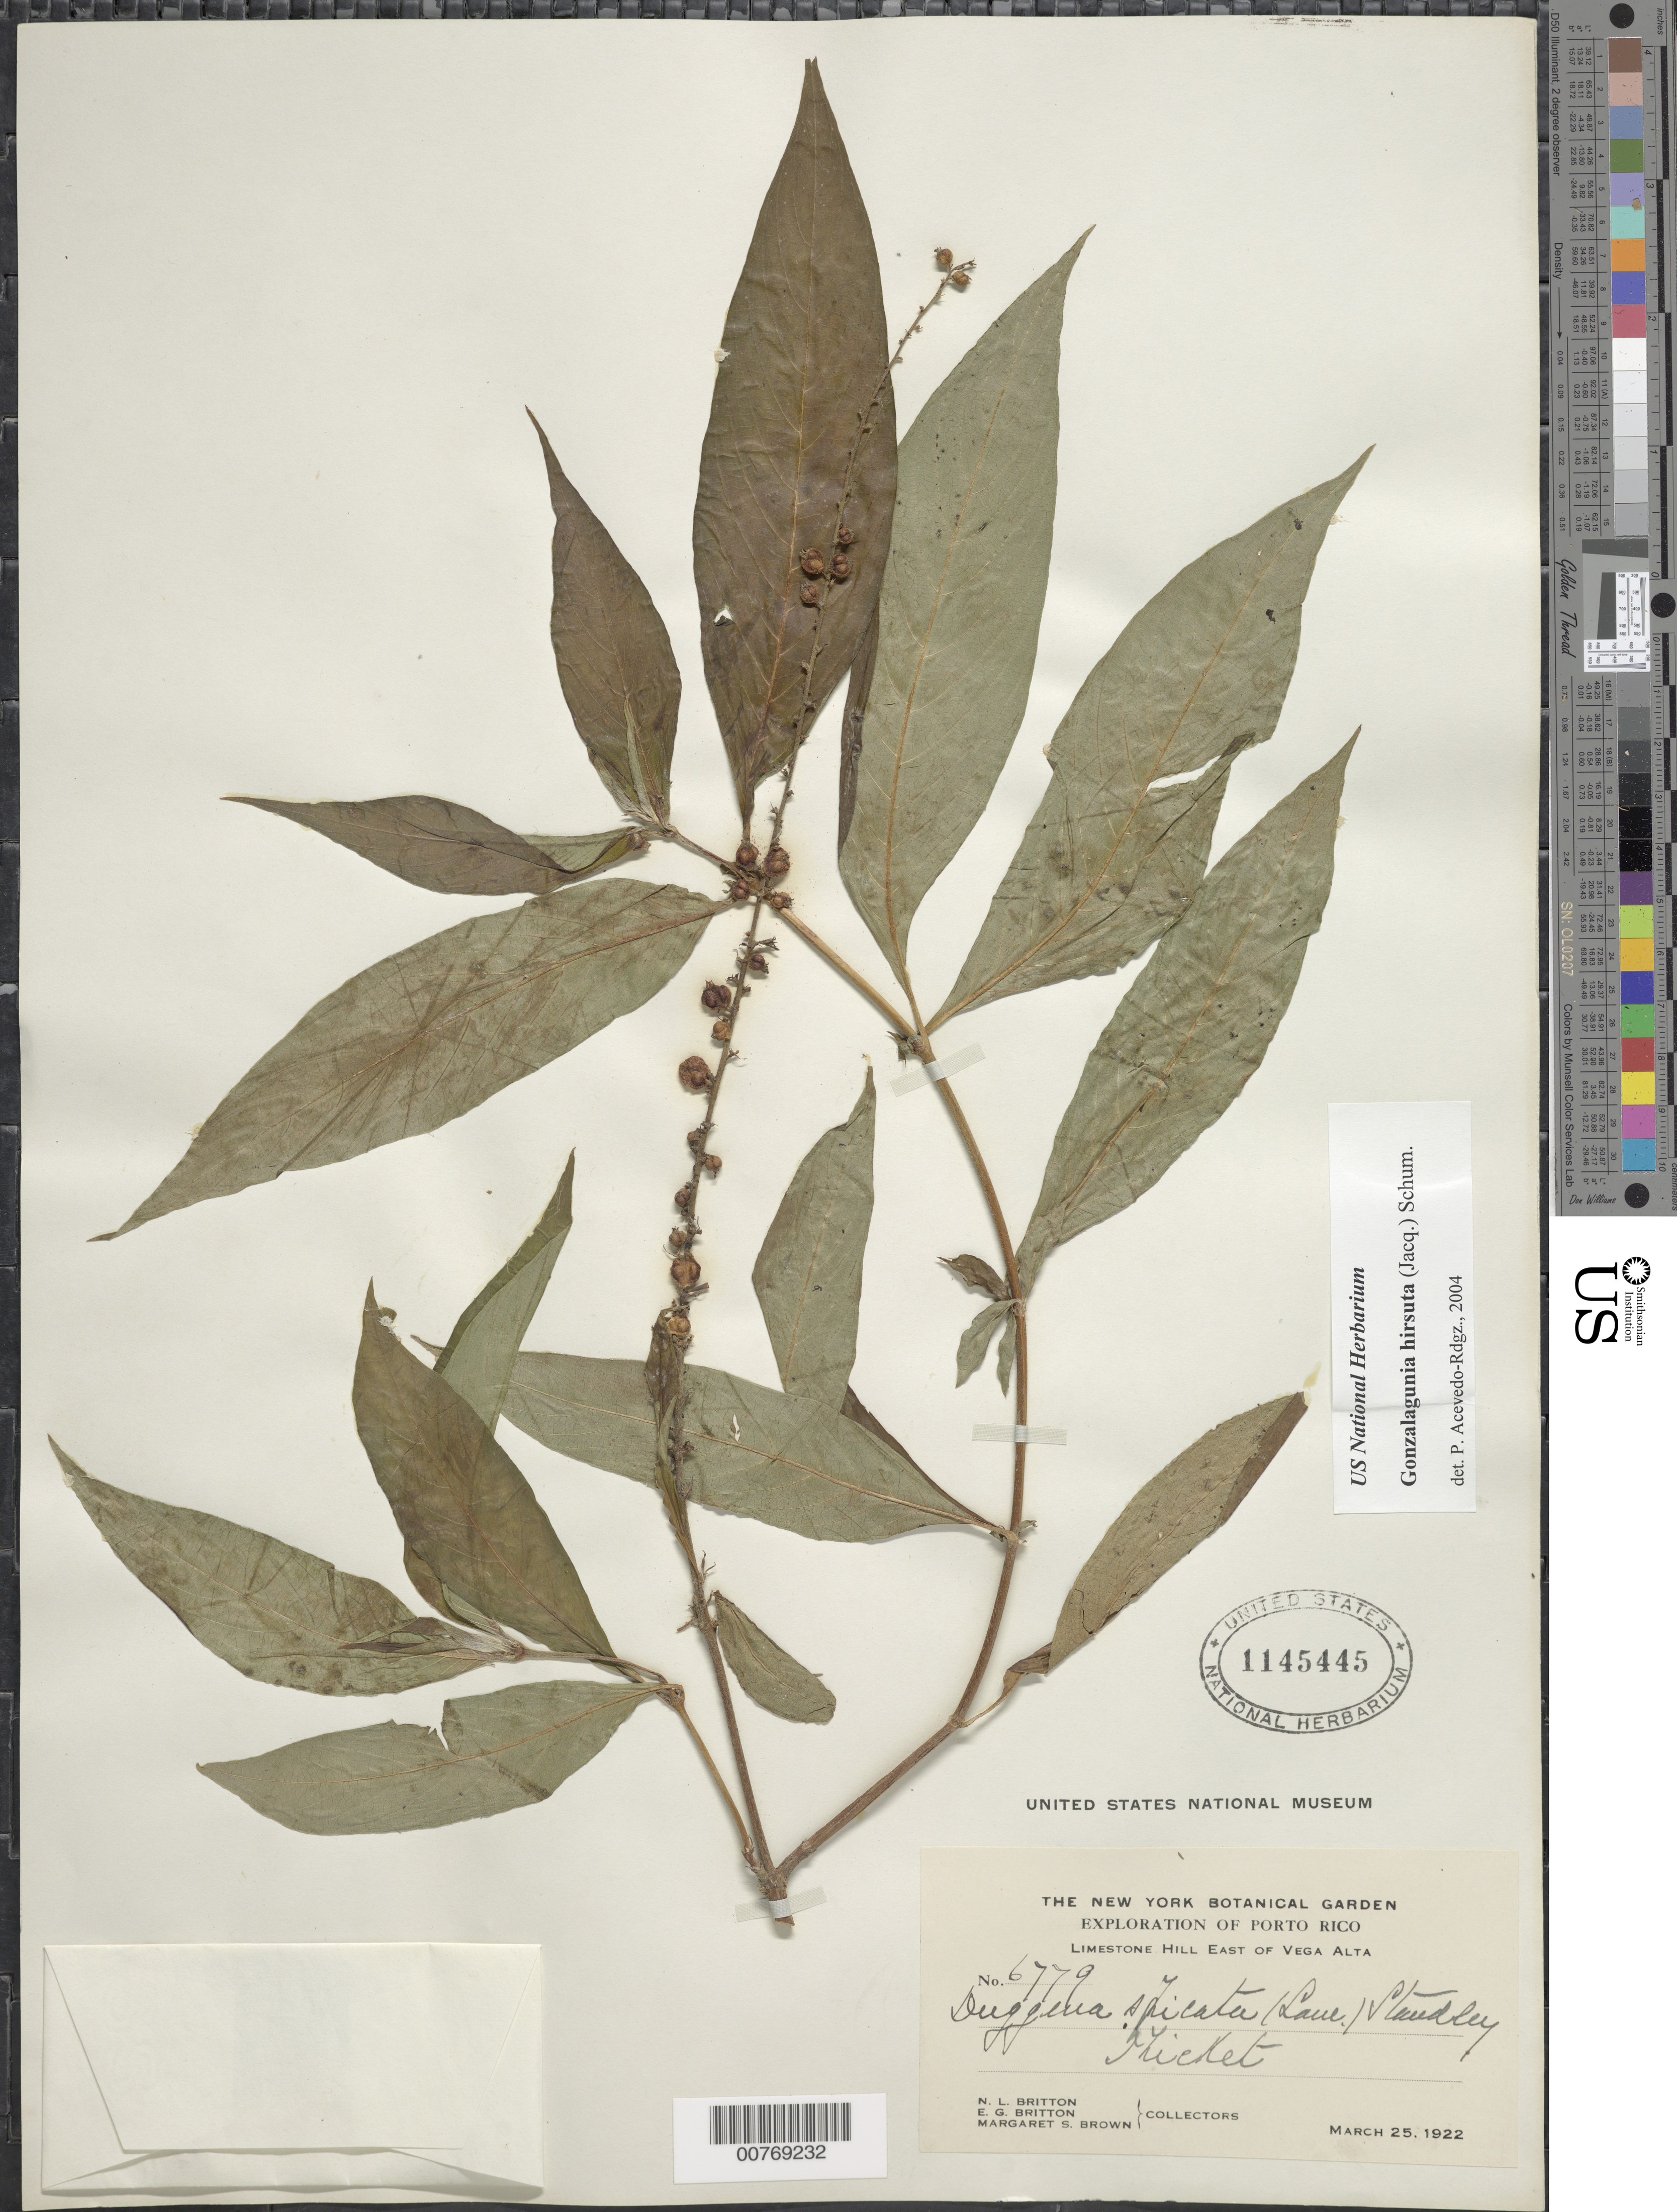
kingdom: Plantae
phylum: Tracheophyta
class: Magnoliopsida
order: Gentianales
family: Rubiaceae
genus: Gonzalagunia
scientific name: Gonzalagunia hirsuta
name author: (Jacq.) K. Schum.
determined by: Acevedo-Rodríguez, P., (BOT), Smithsonian Institution - National Museum of Natural History (UNITED STATES)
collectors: N. Britton, E. G. Britton & M. S. Brown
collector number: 6779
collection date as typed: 25 Mar 1922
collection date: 1922-03-25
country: Puerto Rico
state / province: Vega Alta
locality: Limestone hill east of Vega Alta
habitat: Thicket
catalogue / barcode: US 1145445